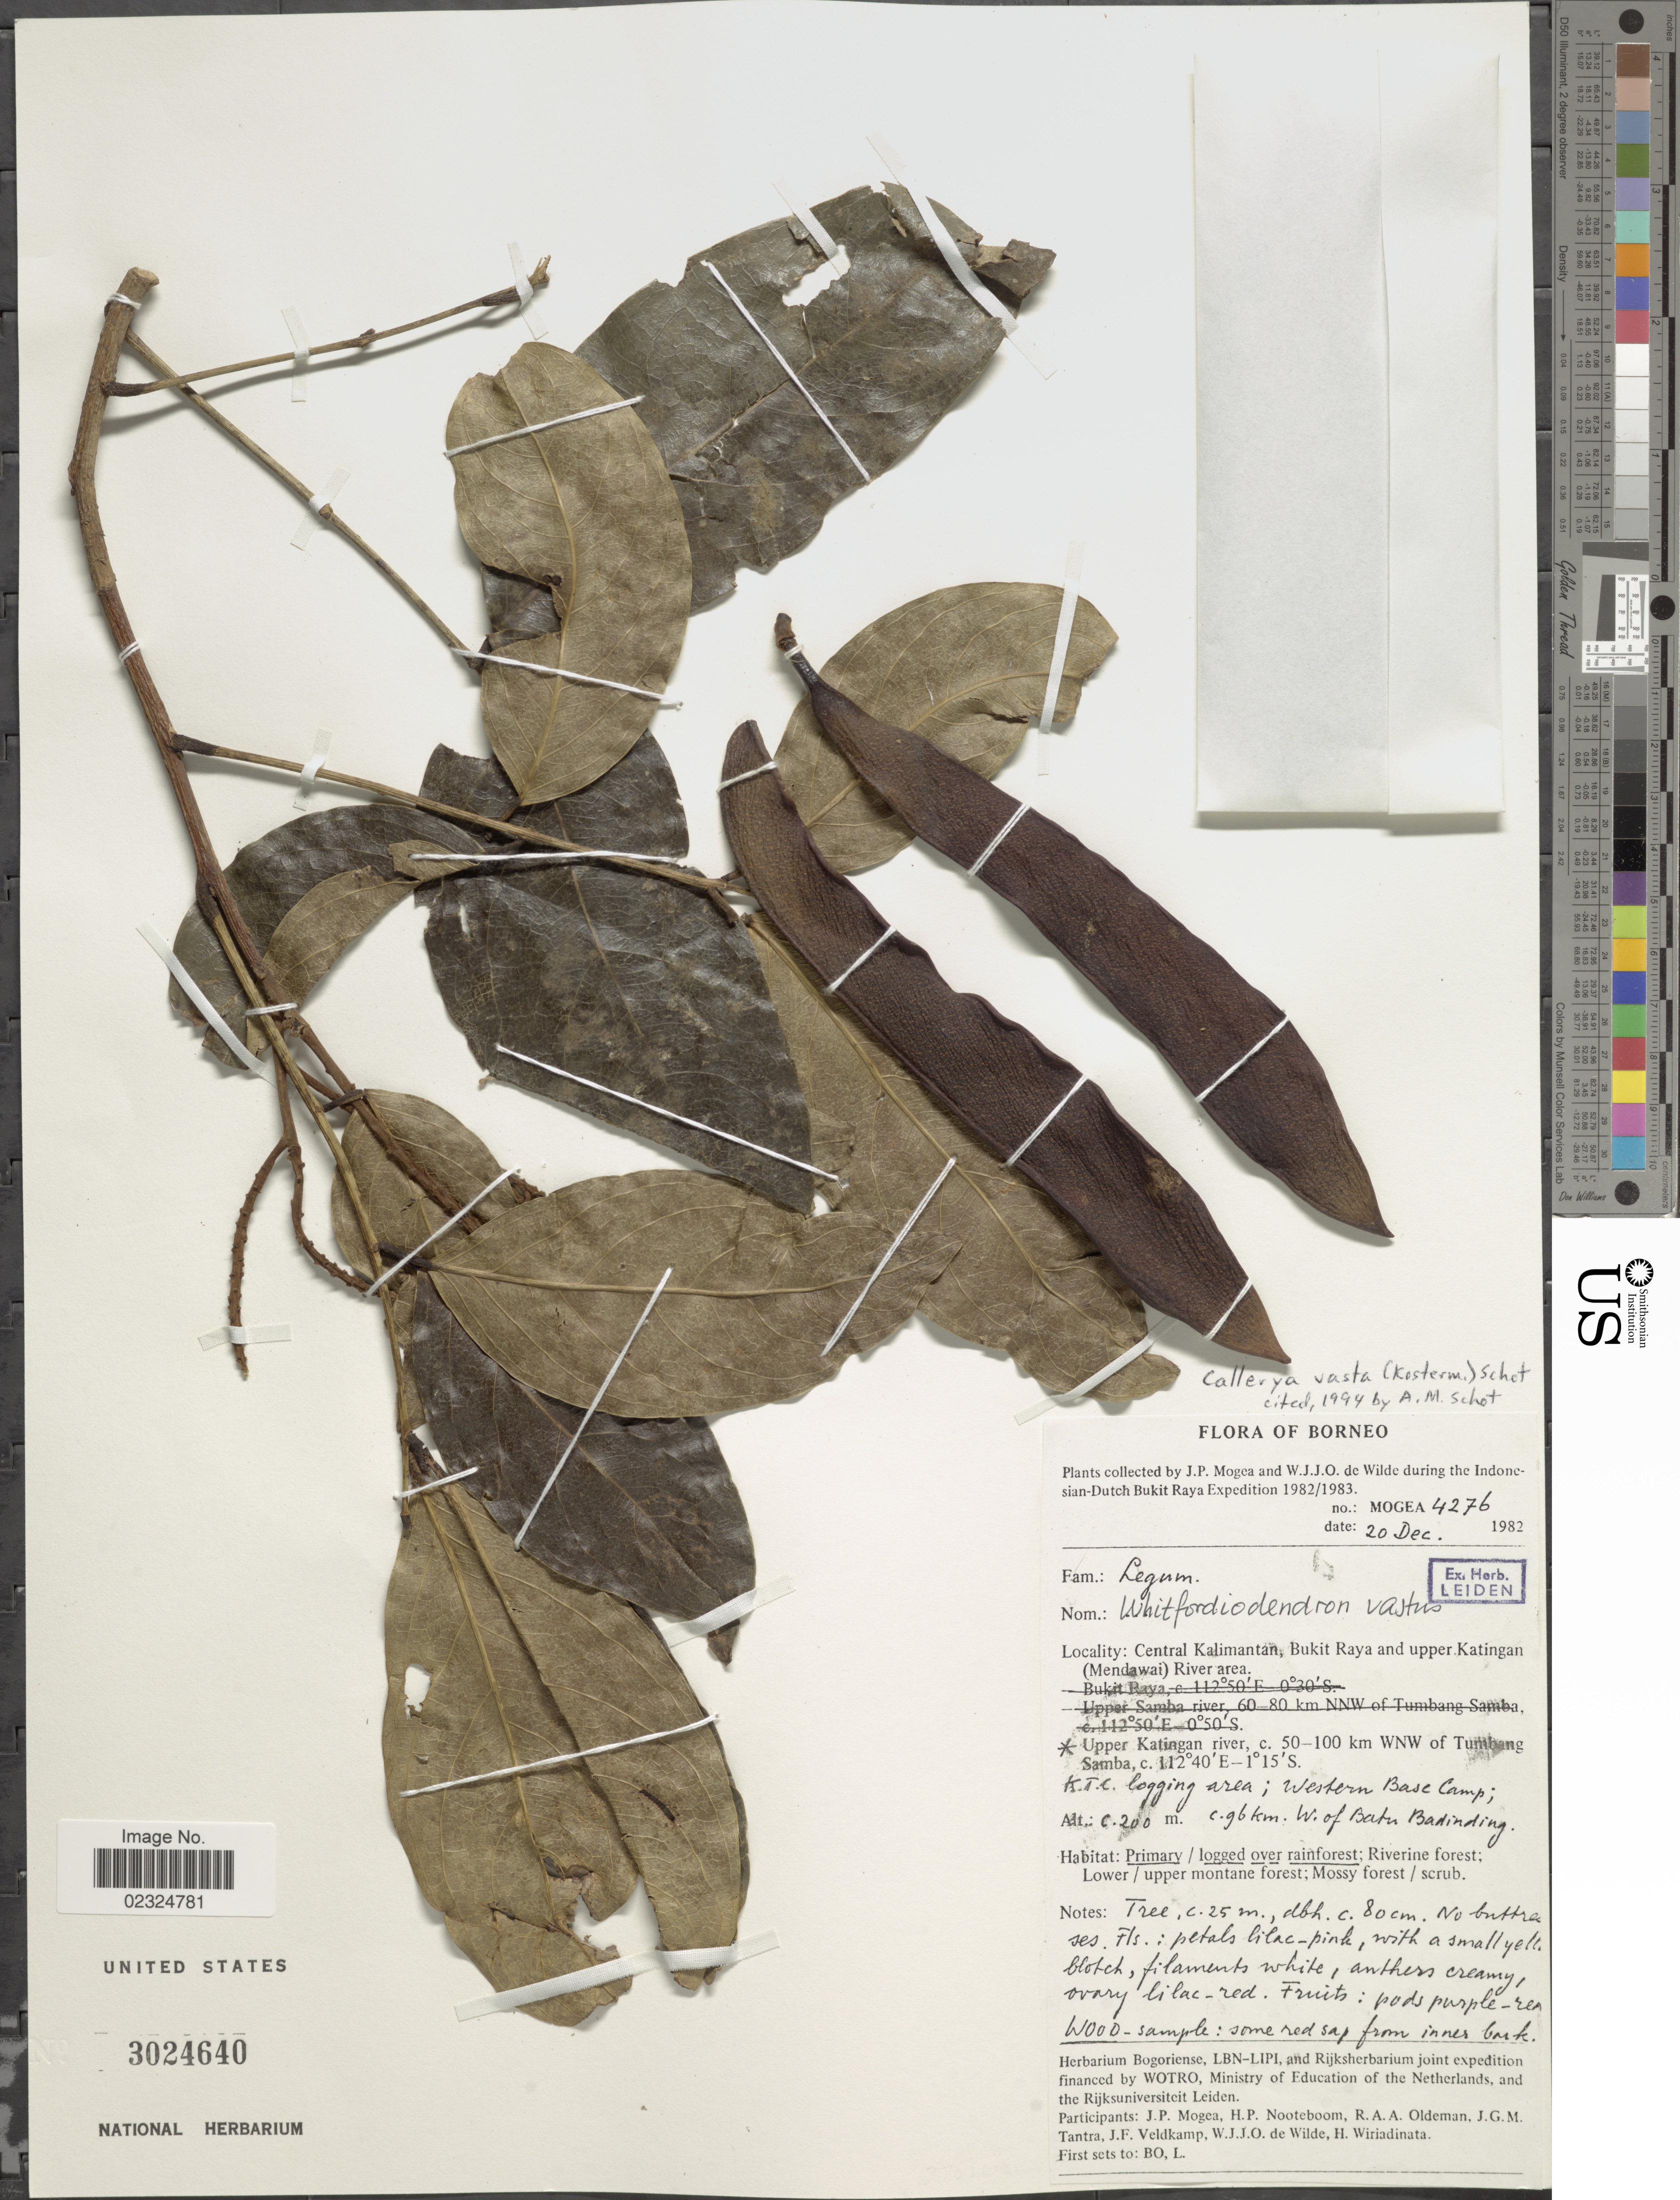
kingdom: Plantae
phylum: Tracheophyta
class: Magnoliopsida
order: Fabales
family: Fabaceae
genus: Adinobotrys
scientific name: Adinobotrys vastus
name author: (Kosterm.) J. Compton & Schrire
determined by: Strong, Mark T., (BOT), Smithsonian Institution - National Museum of Natural History (UNITED STATES)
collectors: J. Mogea & W. J. de Wilde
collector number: Mogea 4276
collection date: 1982-12-20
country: Indonesia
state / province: Kalimantan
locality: Borneo, Central Kalimantan, Bukit Raya and upper Katingan (Mendawai) River area, Upper Katingan river, c. 50-100 km WNW of Tumbang Samba. K. T. C. logging area; Western Base Camp; c. 96 km. W of Batu Badinding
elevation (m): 200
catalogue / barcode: US 3024640